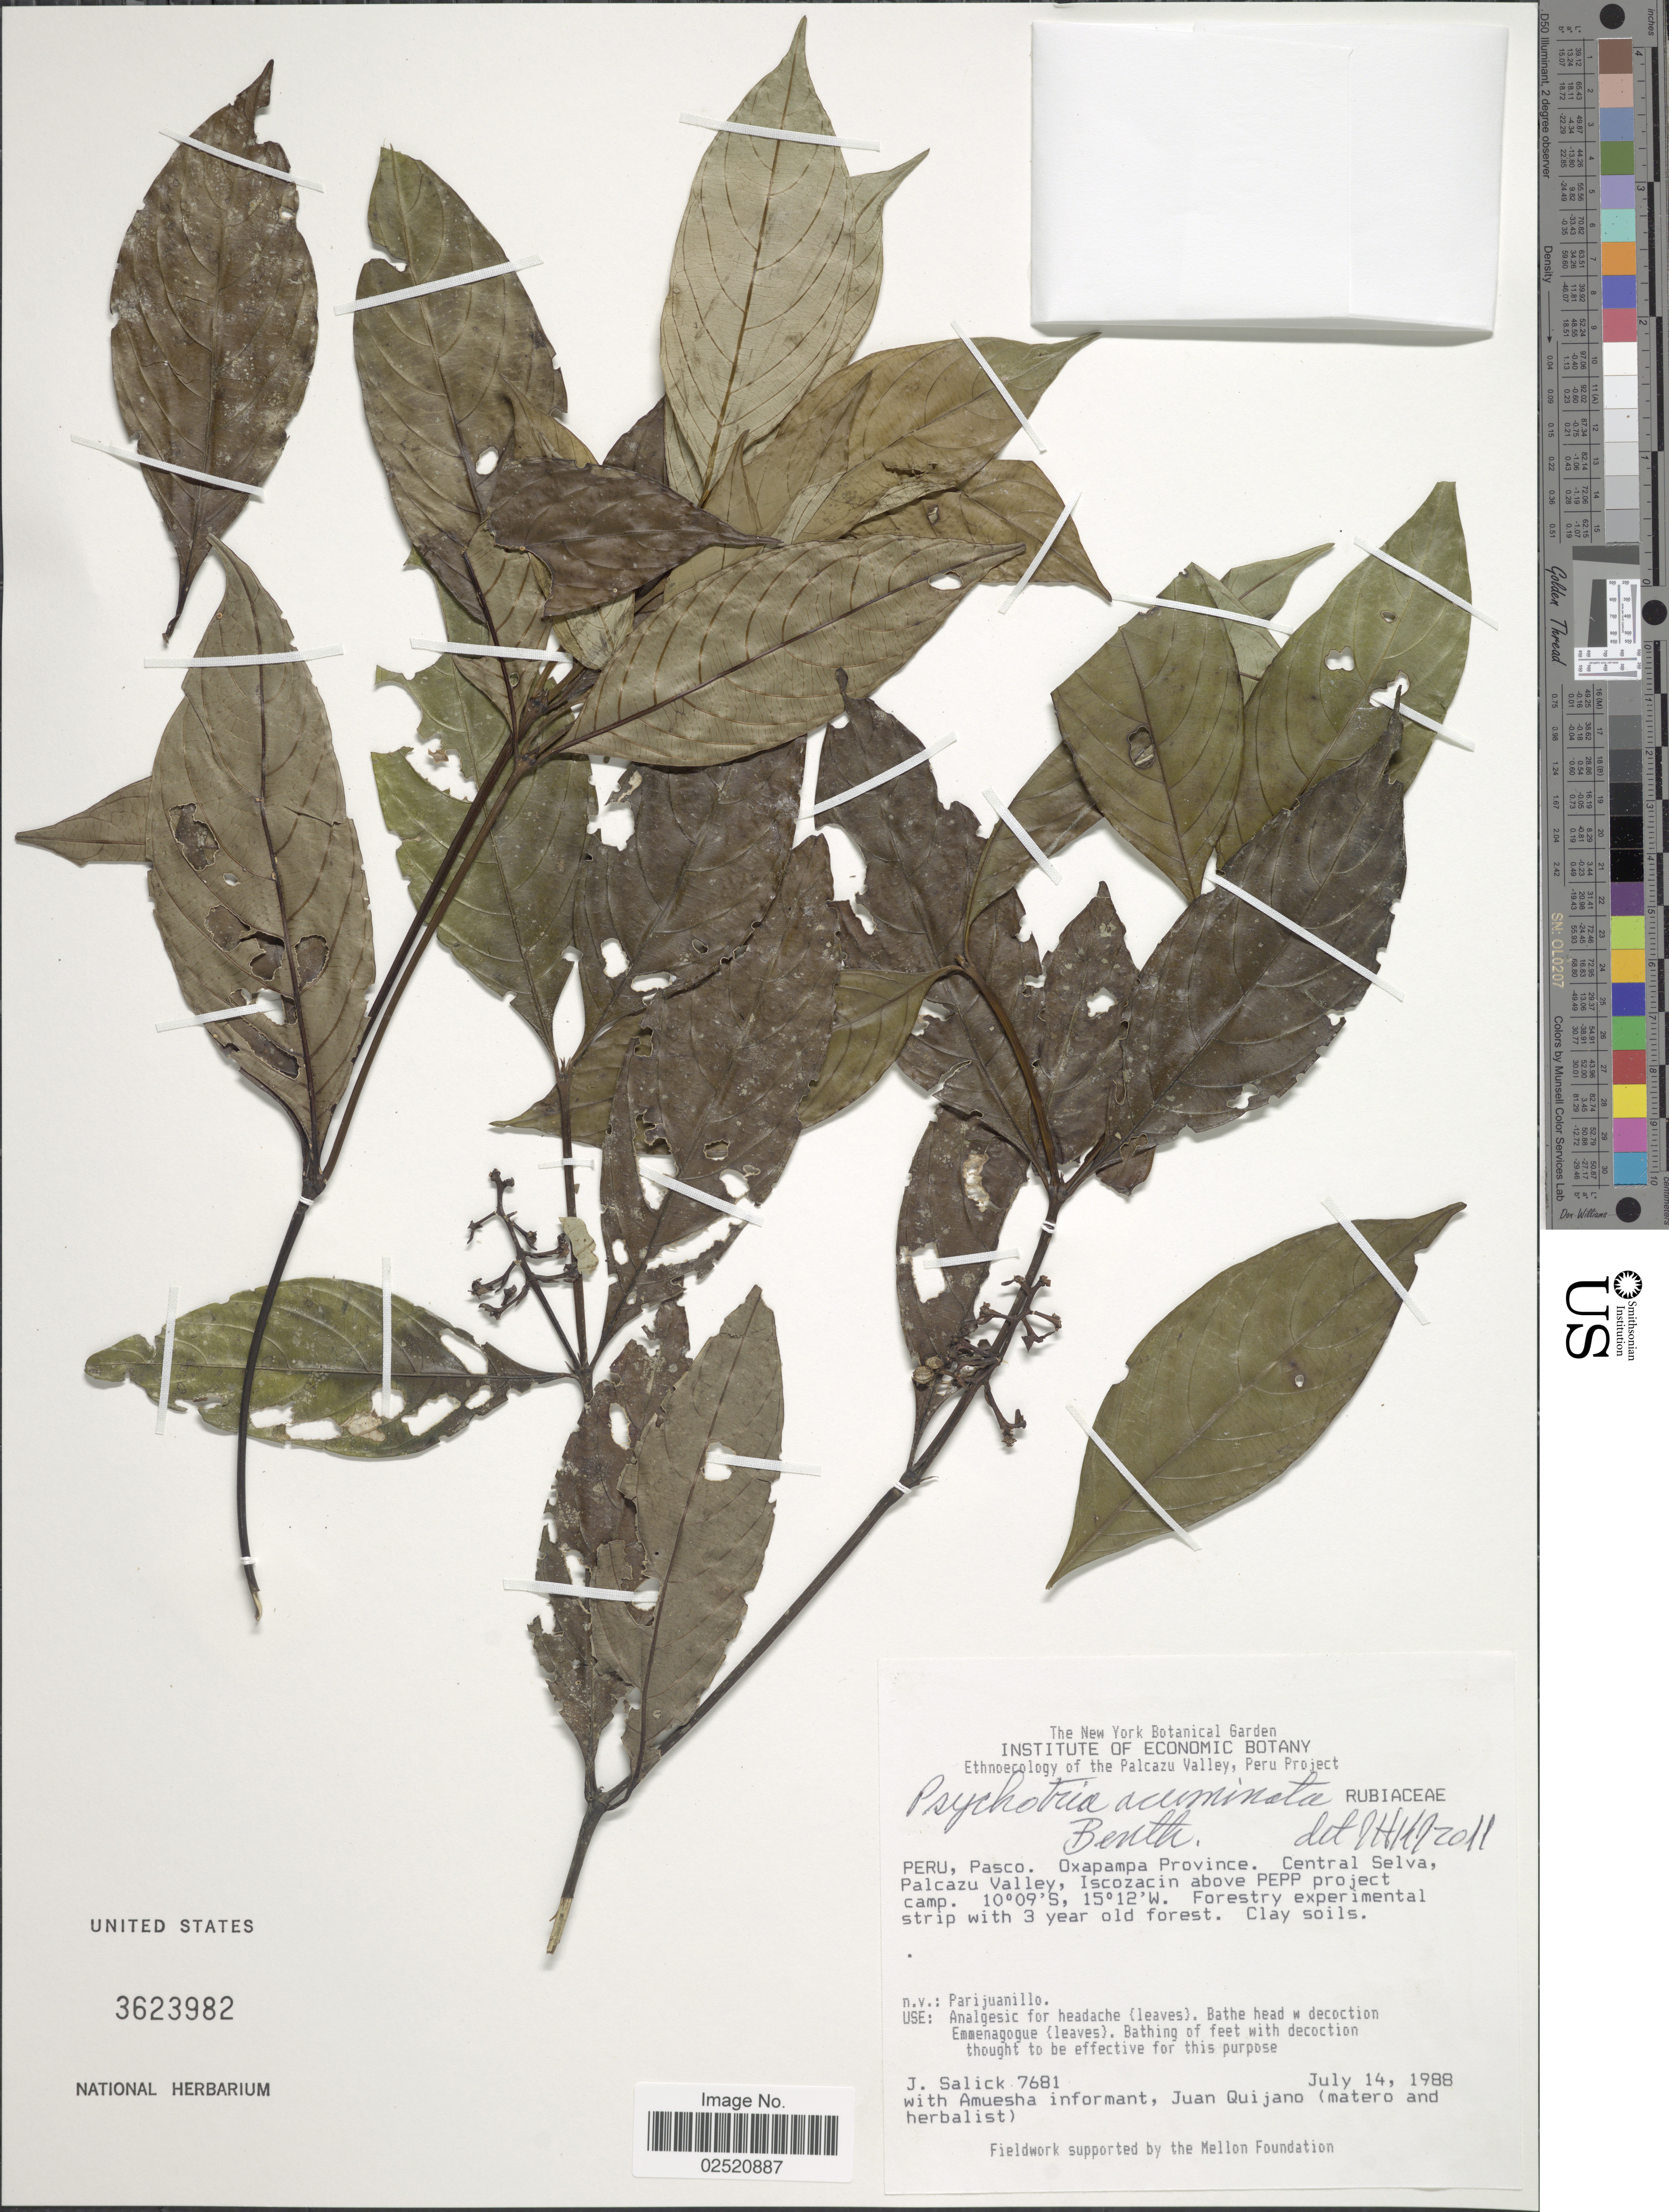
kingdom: Plantae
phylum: Tracheophyta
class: Magnoliopsida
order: Gentianales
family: Rubiaceae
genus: Psychotria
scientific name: Psychotria acuminata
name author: Benth.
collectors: J. Salick, Amuesha informant & J. Quijano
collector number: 7681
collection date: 1988-07-14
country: Peru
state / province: Pasco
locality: Oxapampa Province, Central Selva, Palcazu Valley, Iscozaxin above PEPP project camp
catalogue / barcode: US 3623982